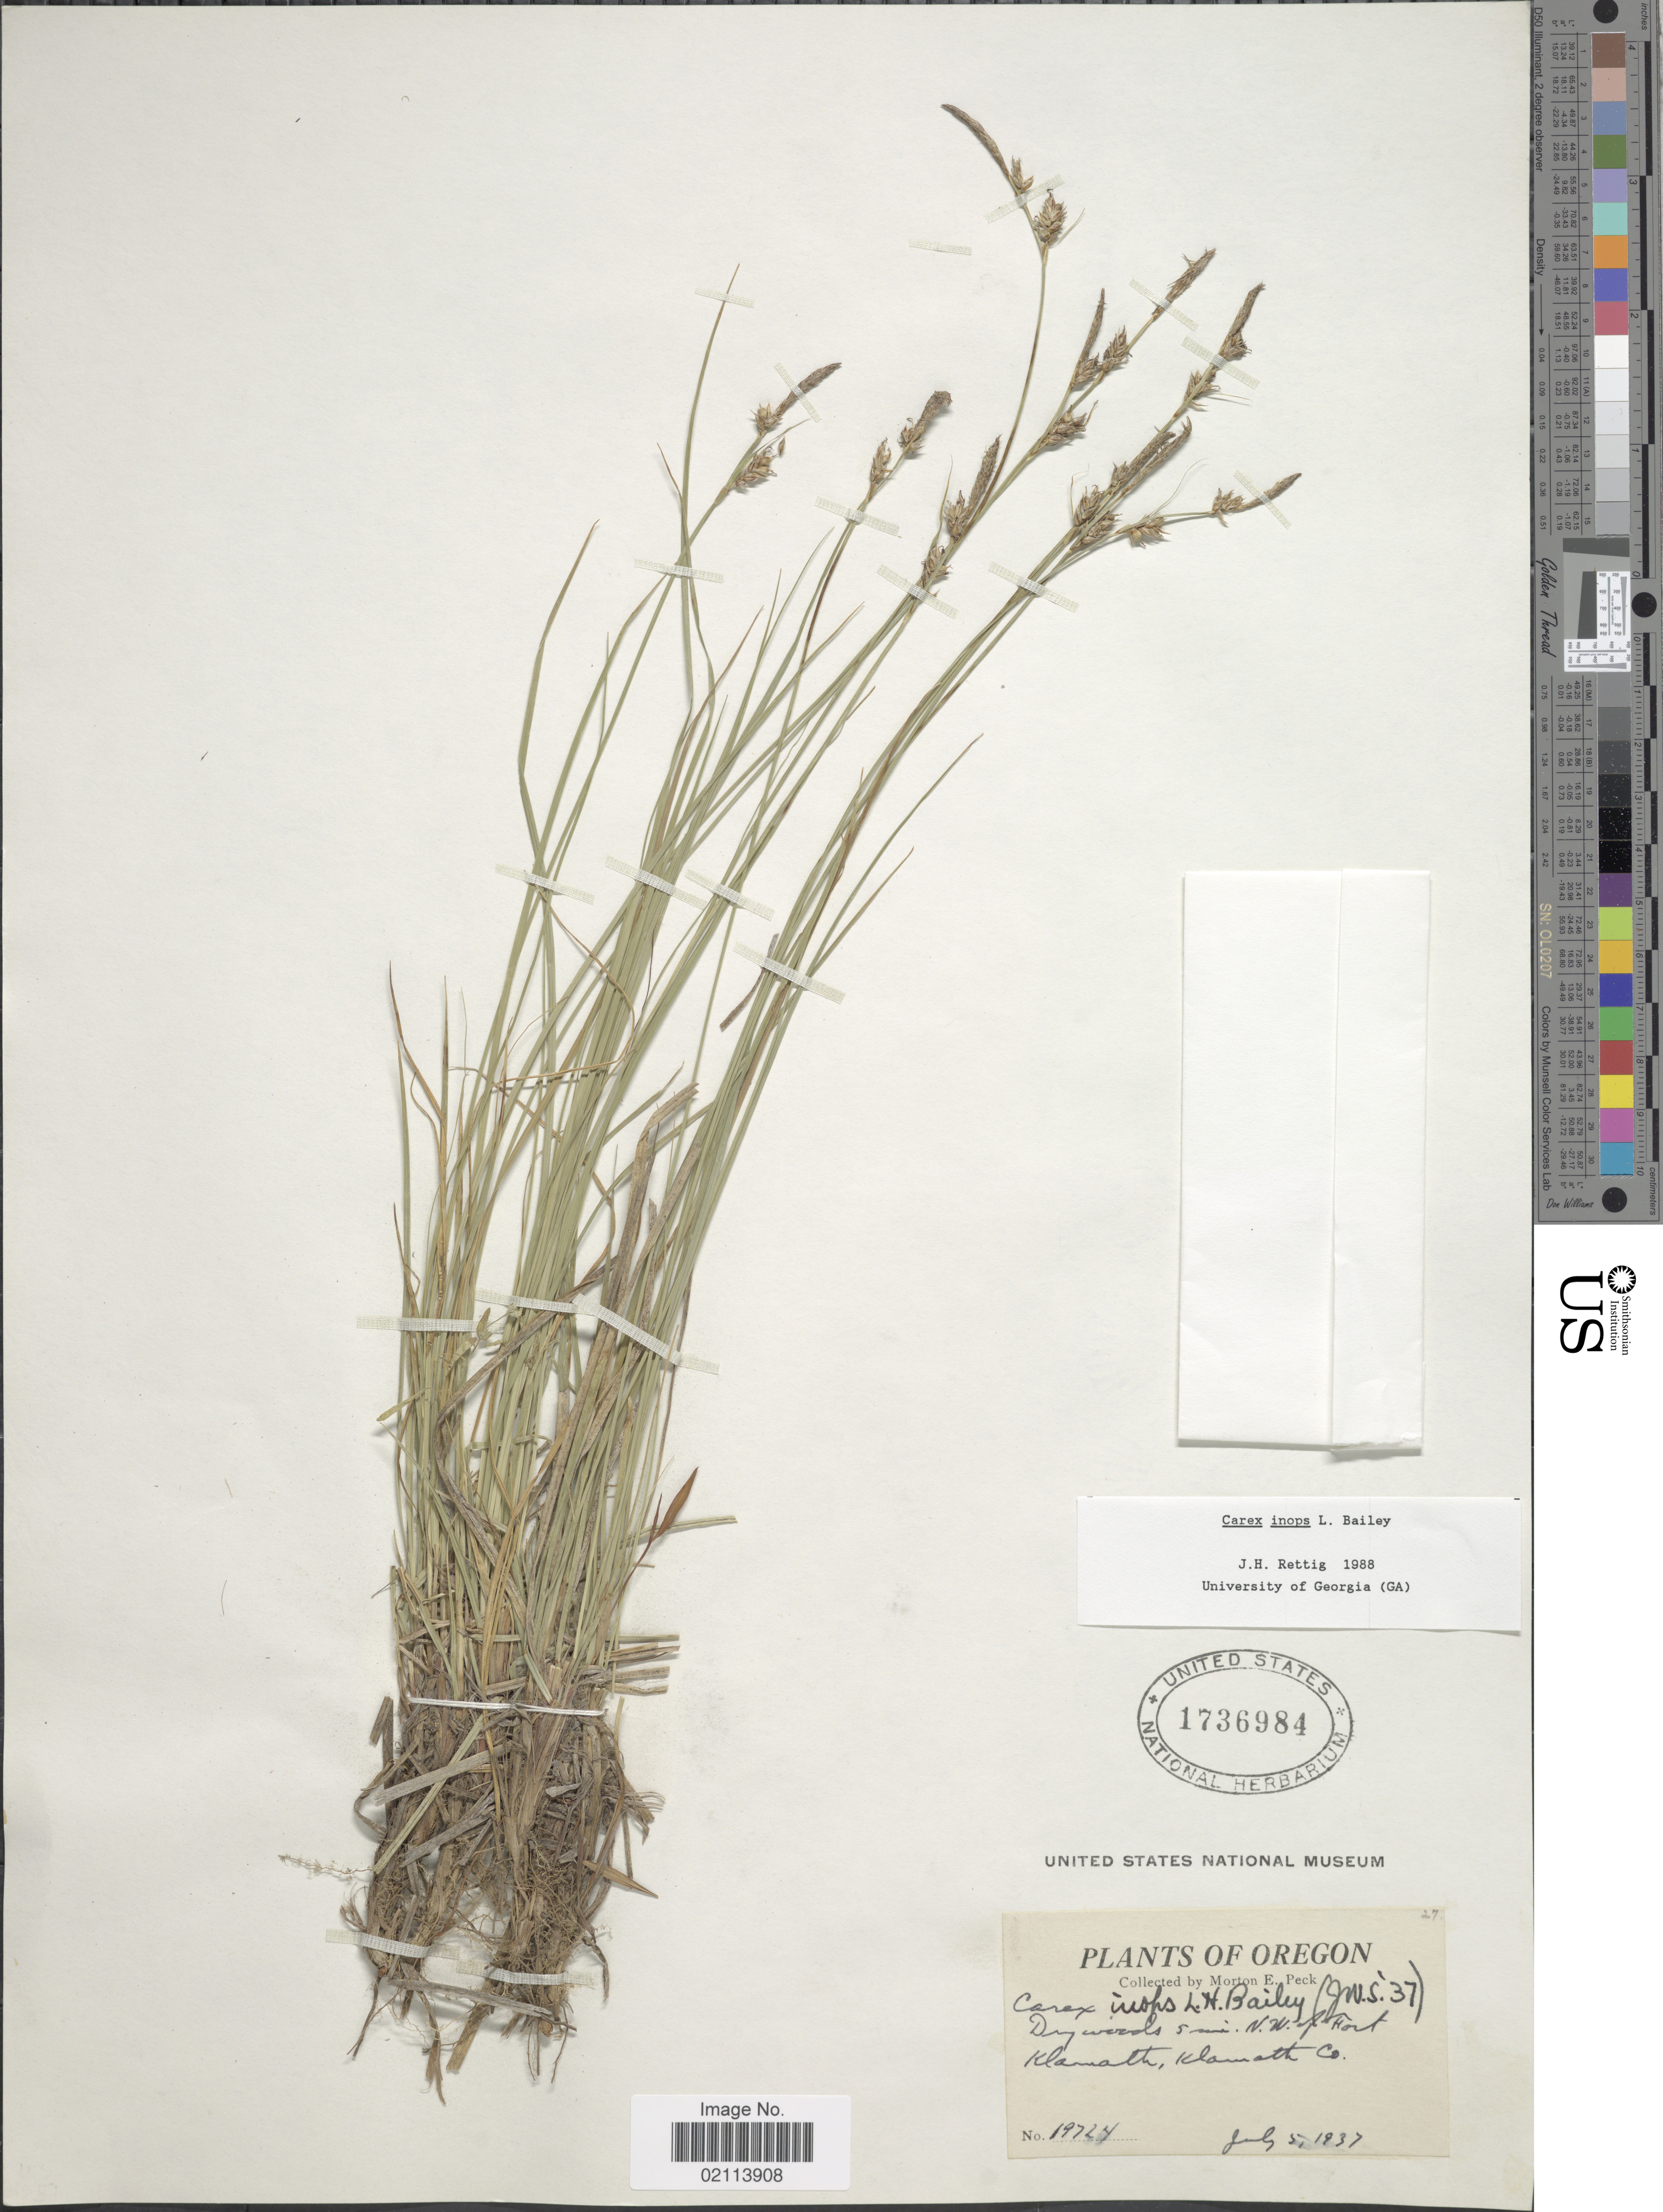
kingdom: Plantae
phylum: Tracheophyta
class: Liliopsida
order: Poales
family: Cyperaceae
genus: Carex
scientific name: Carex inops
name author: L.H. Bailey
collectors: M. E. Peck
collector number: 19724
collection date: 1937-07-05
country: United States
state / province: Oregon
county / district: Klamath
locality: Dry woods 5 mi. N.W. of Fort Klamath, Klamath Co.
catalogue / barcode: US 1736984